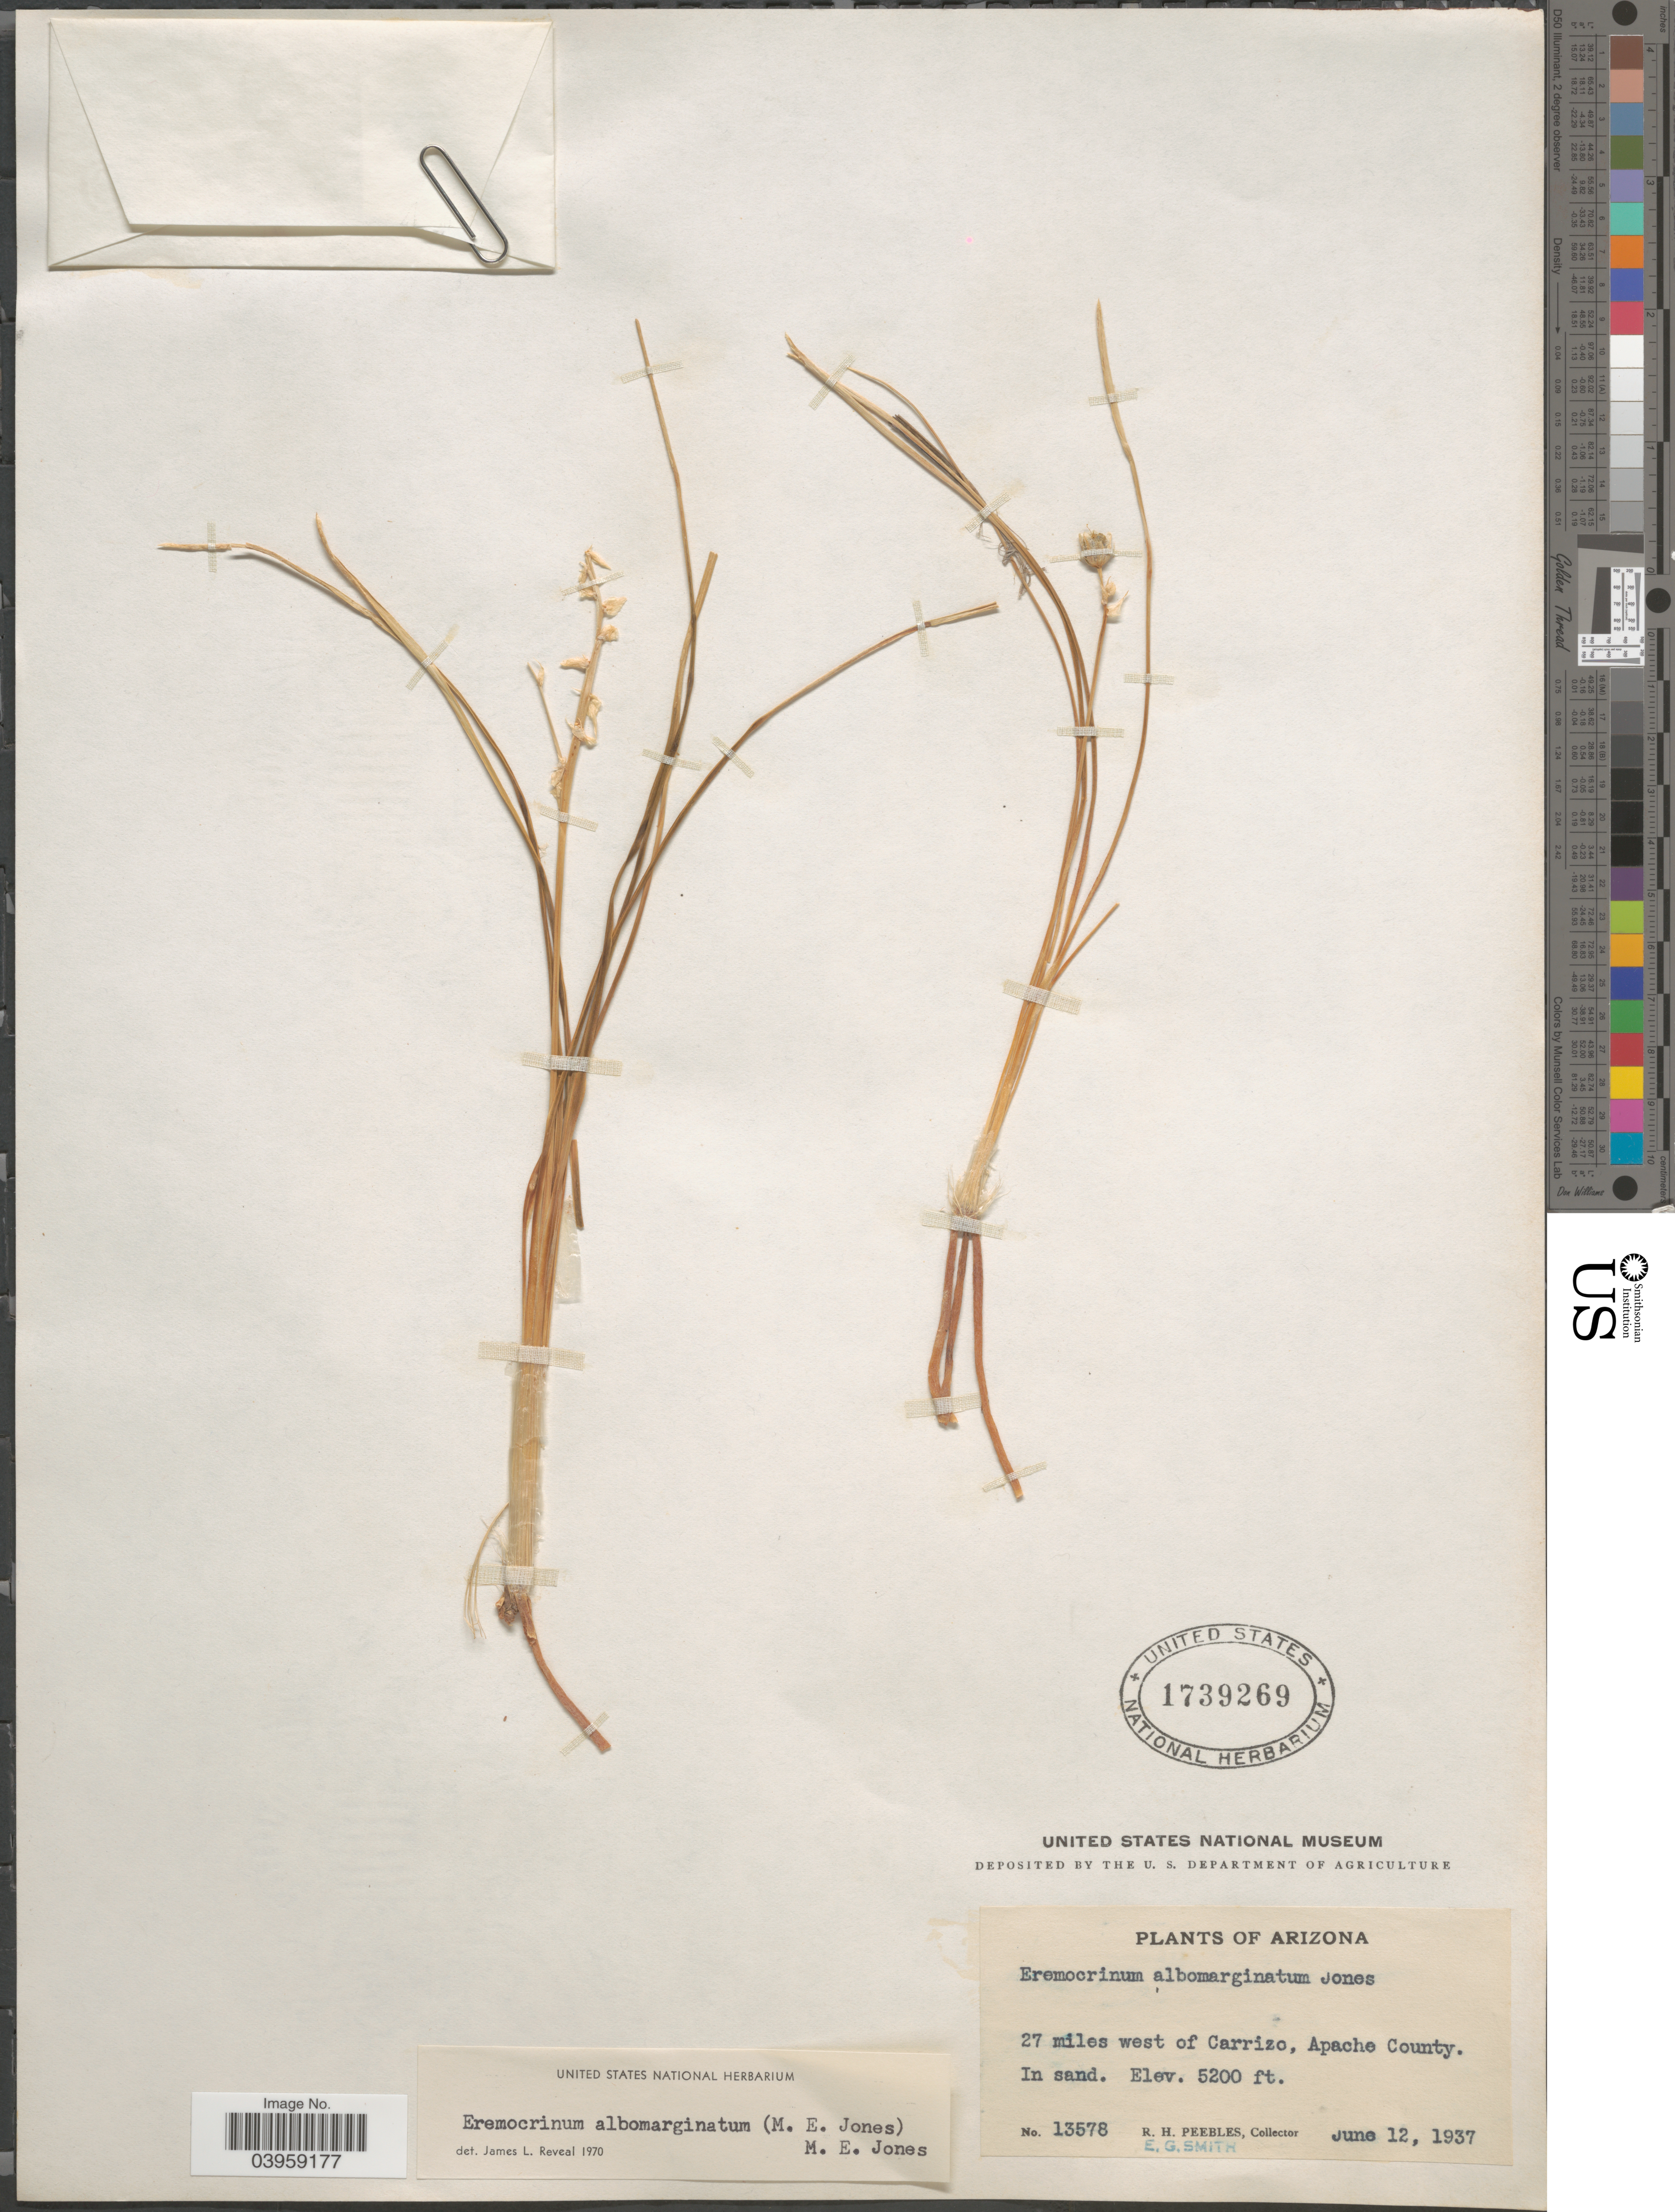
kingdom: Plantae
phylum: Tracheophyta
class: Liliopsida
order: Asparagales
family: Asparagaceae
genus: Eremocrinum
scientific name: Eremocrinum albomarginatum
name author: (M.E. Jones) M.E. Jones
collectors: R. H. Peebles & E. G. Smith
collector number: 13578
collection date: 1937-06-12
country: United States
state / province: Arizona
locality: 27 miles west of Carrizo, Apache County.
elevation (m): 1585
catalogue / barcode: US 1739269